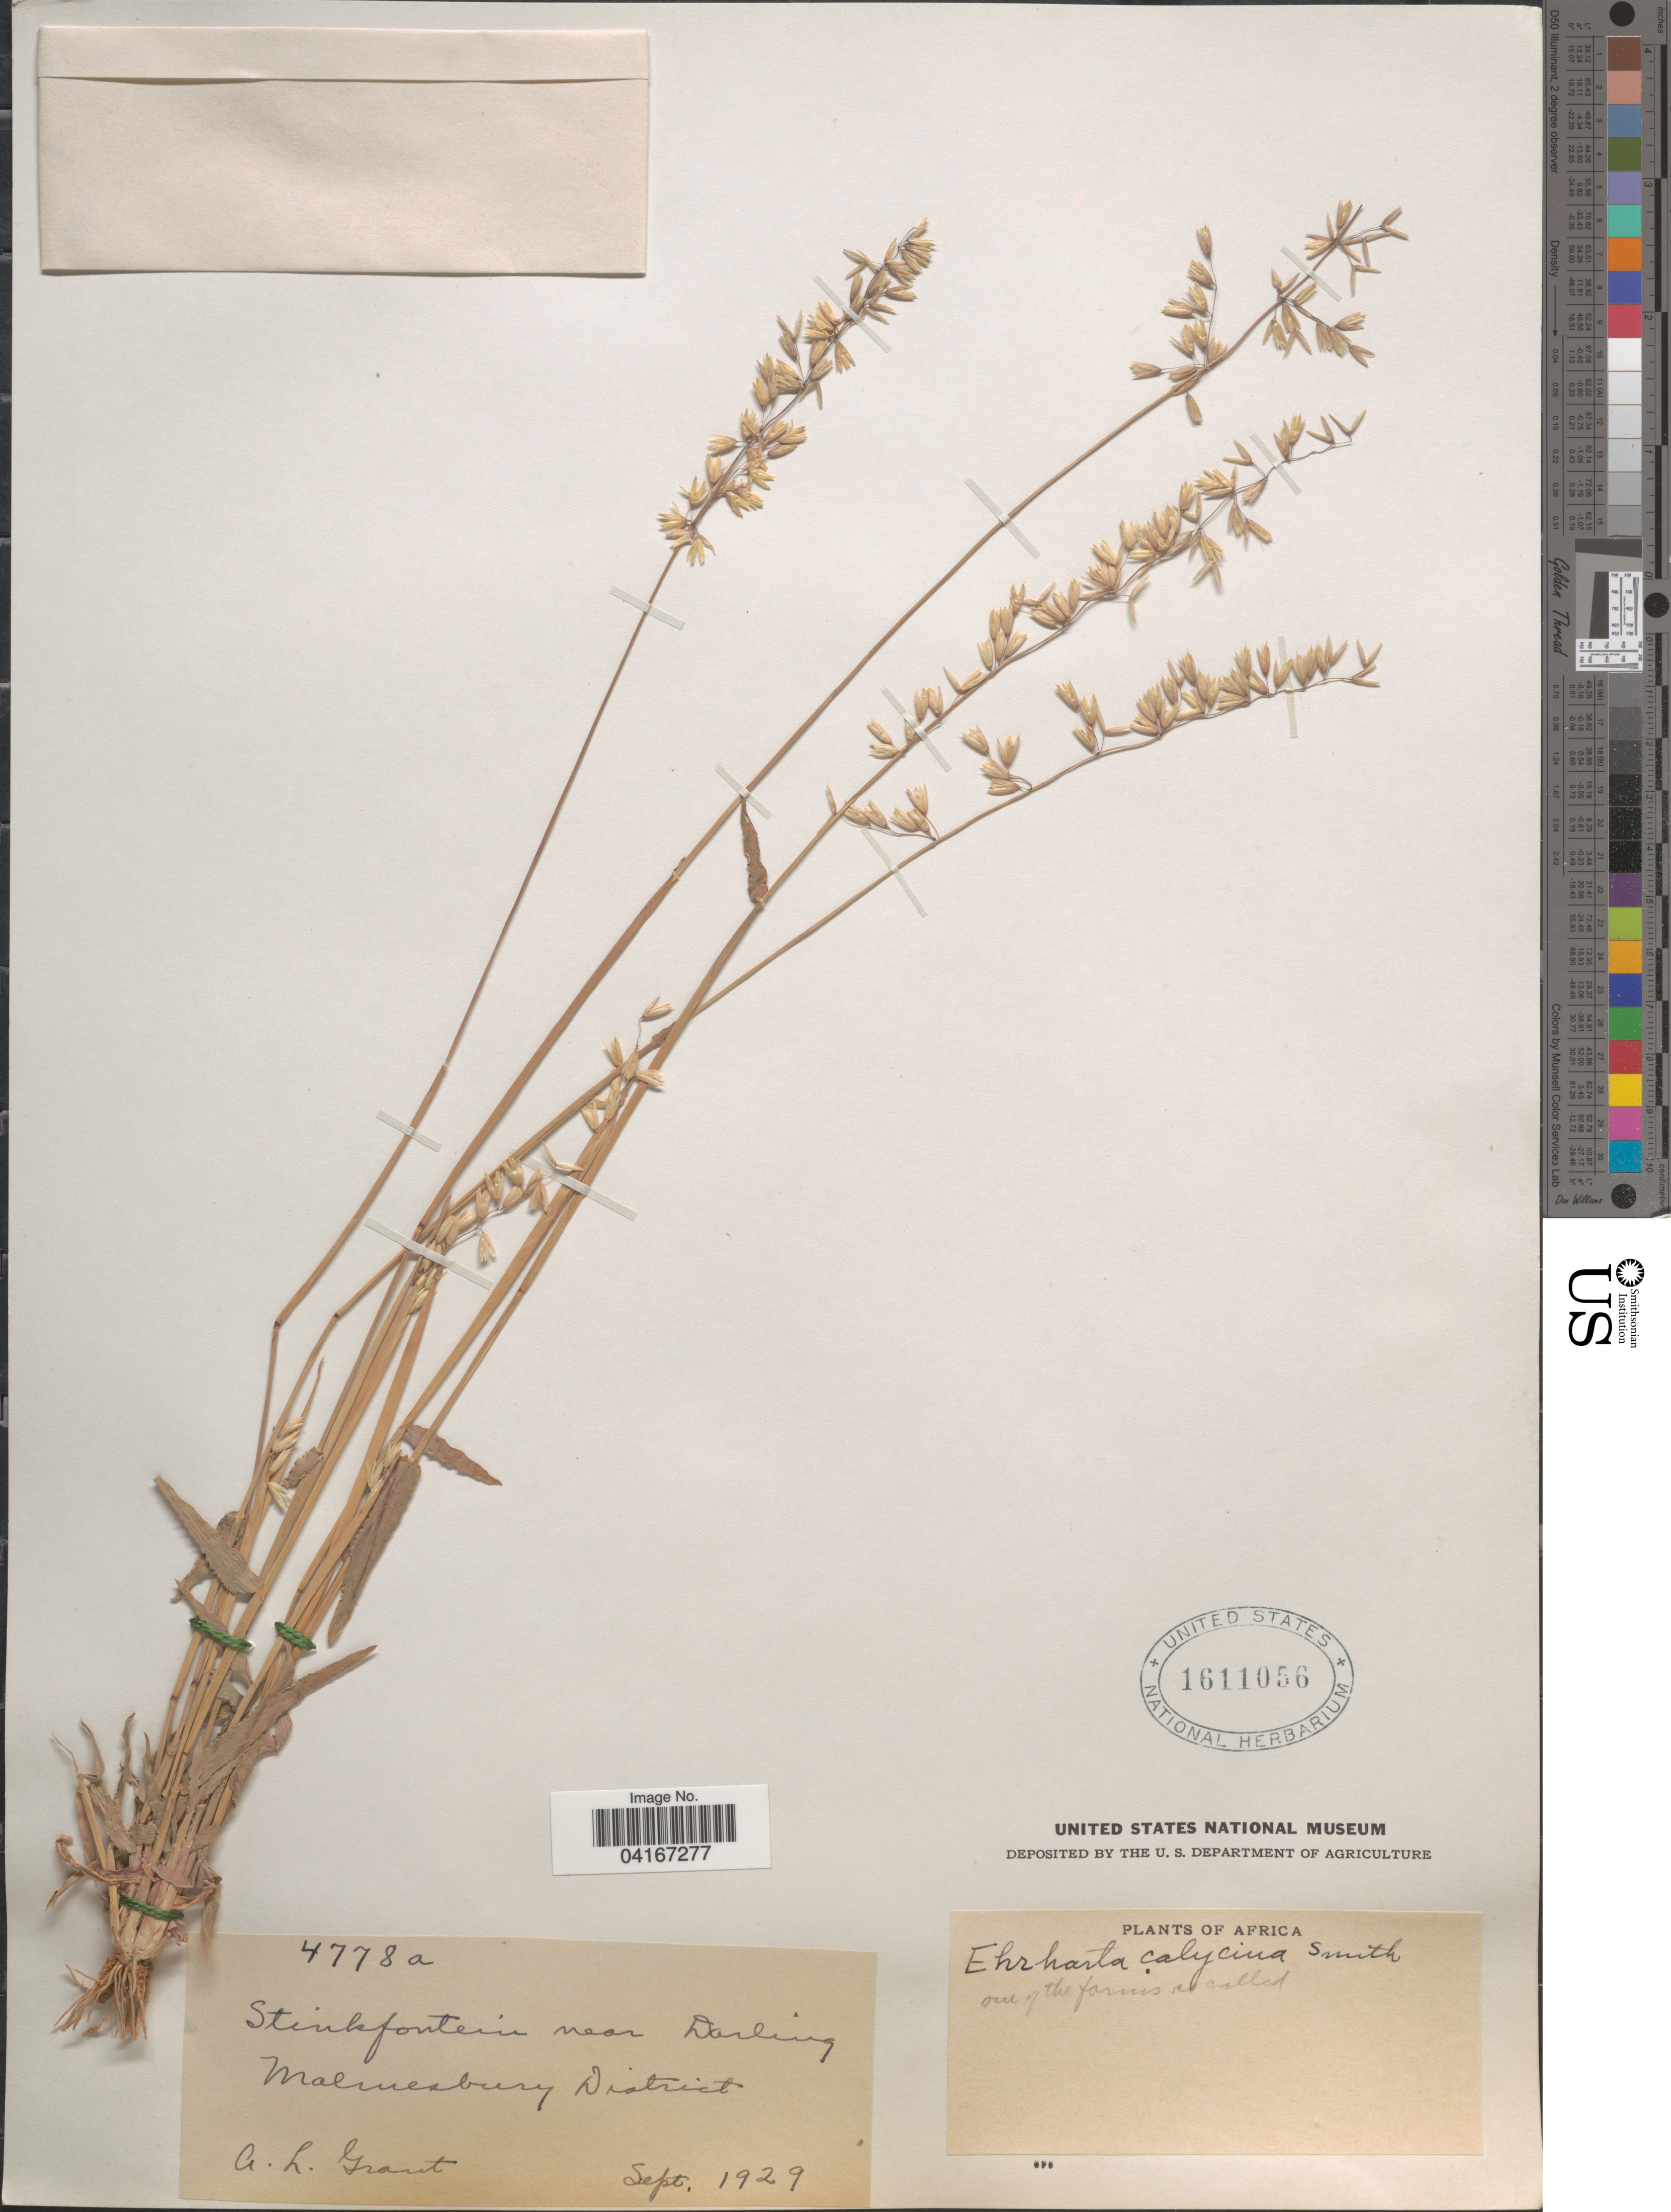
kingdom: Plantae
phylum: Tracheophyta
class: Liliopsida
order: Poales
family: Poaceae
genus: Ehrharta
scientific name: Ehrharta calycina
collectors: A. L. Grant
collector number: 4778a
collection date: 1929-09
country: South Africa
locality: Africa. Malmesbury District.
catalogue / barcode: US 1611056